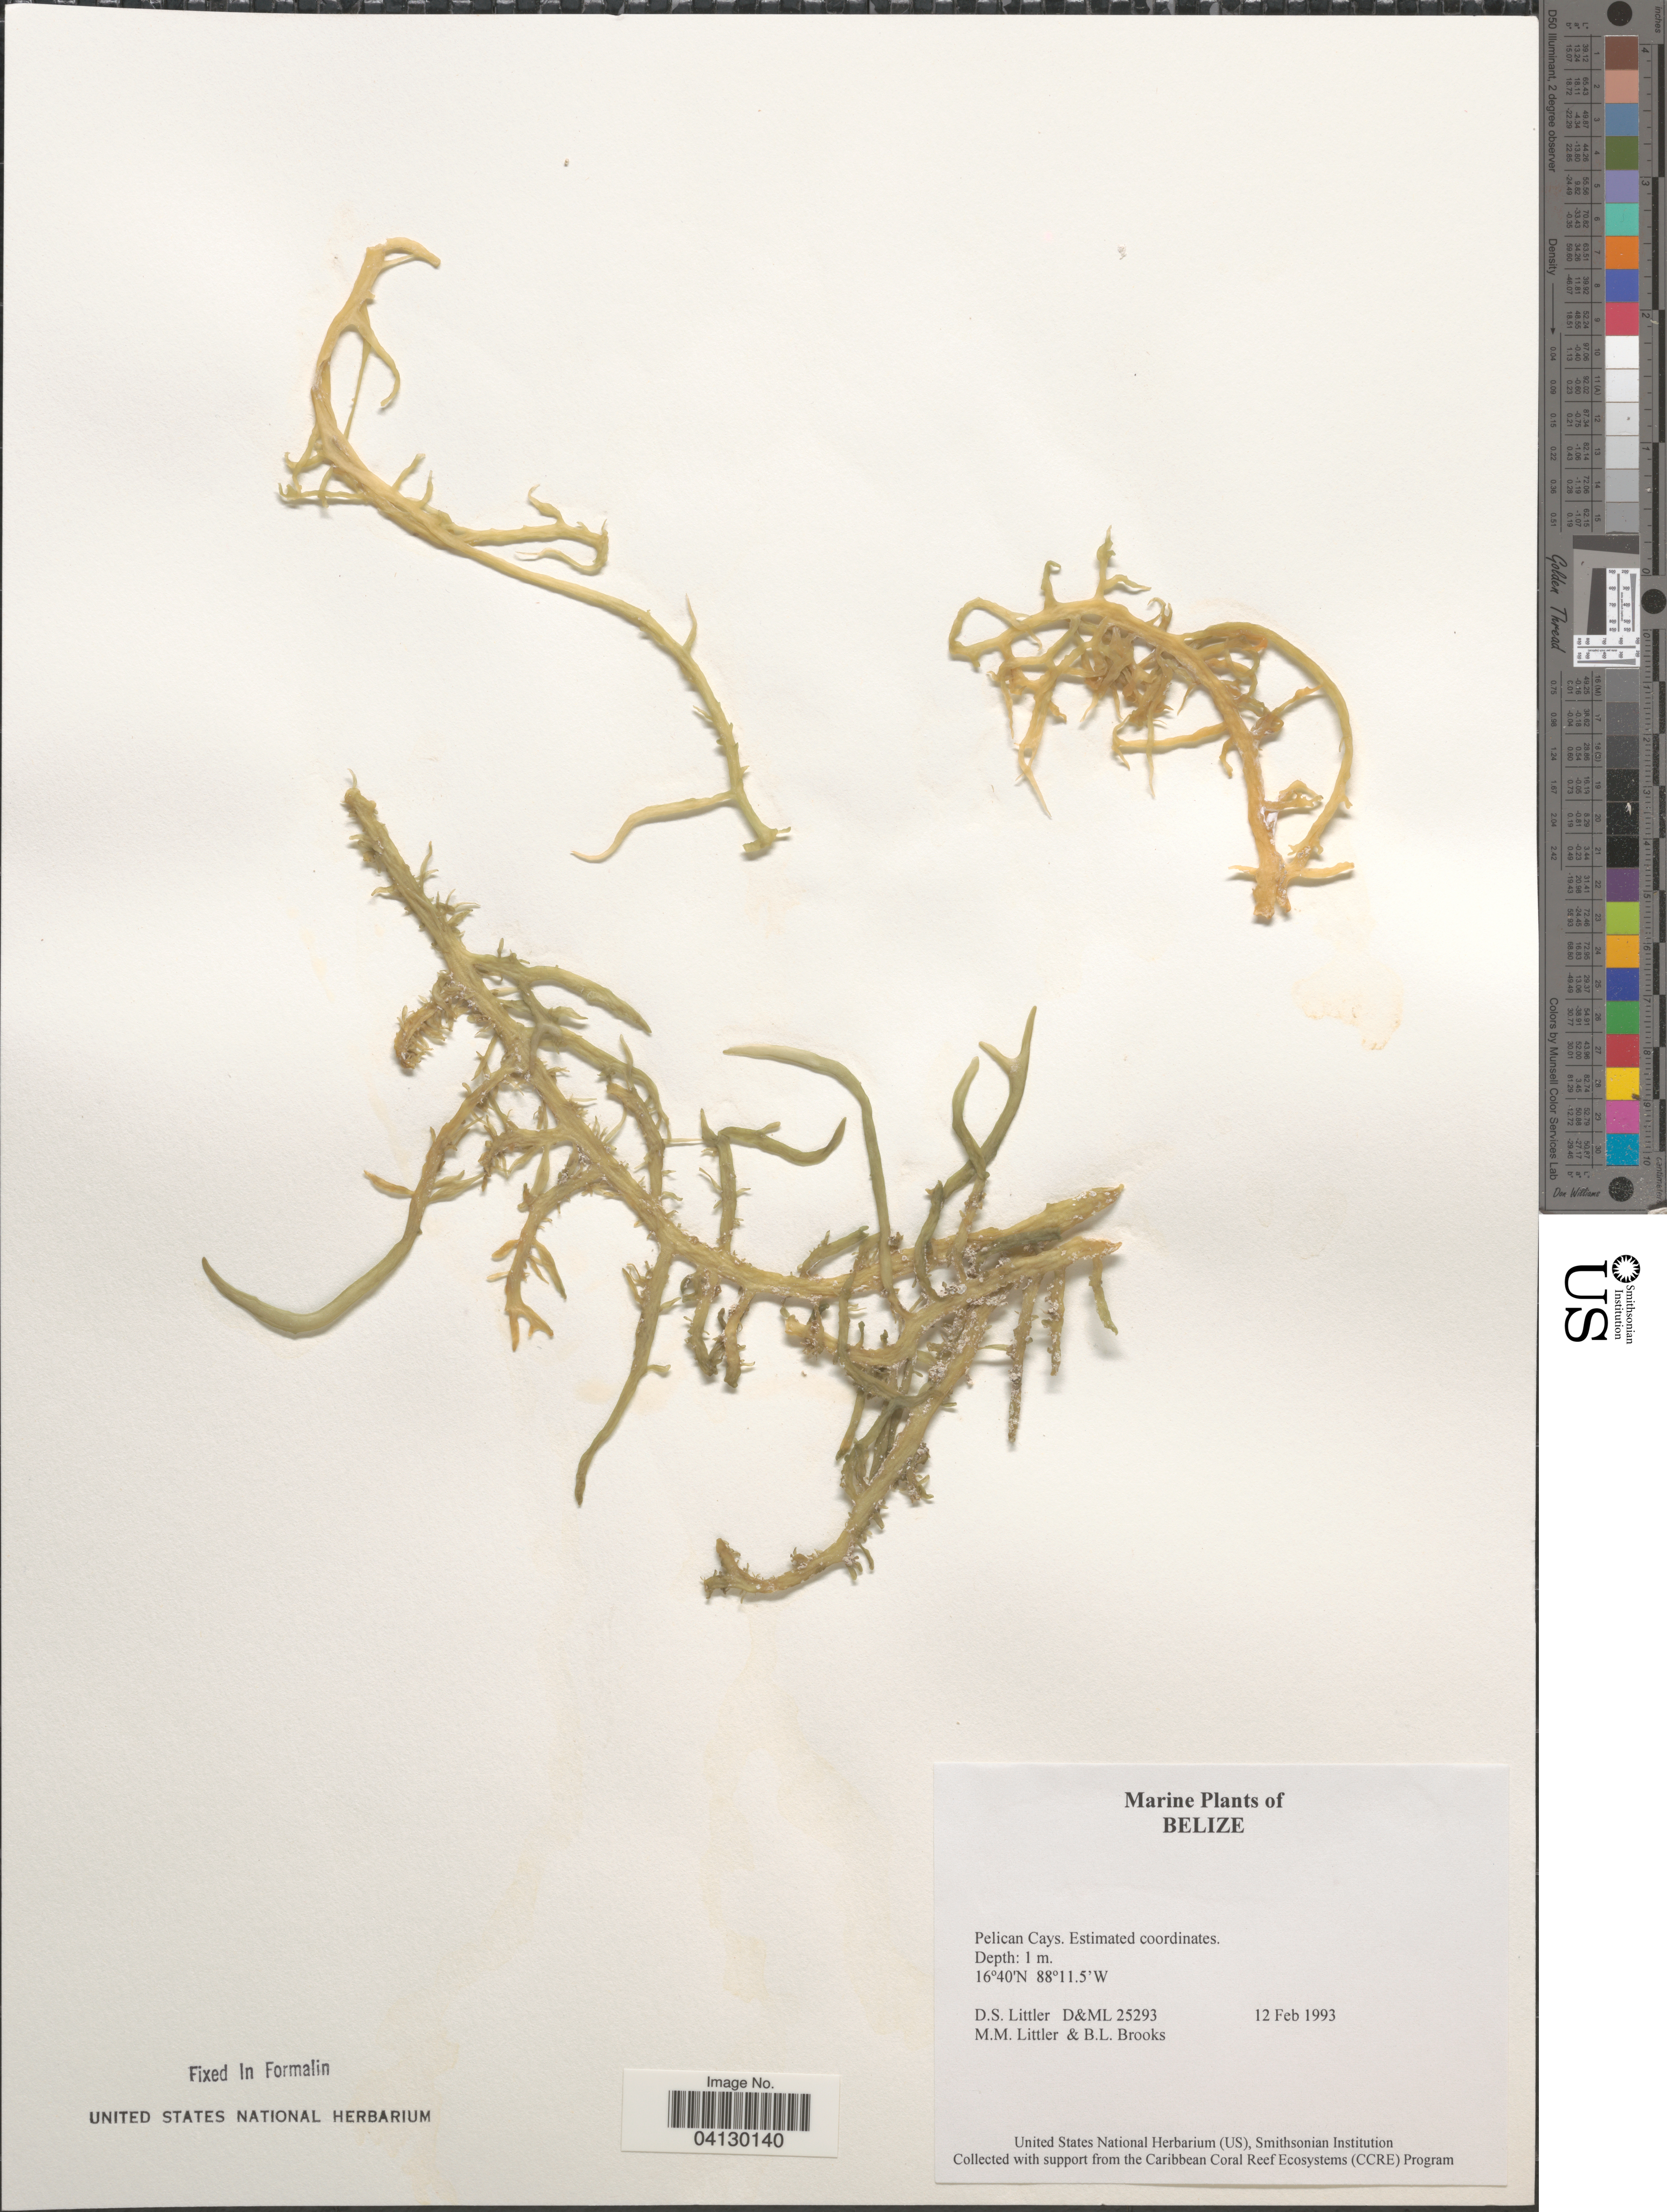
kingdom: Plantae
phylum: Rhodophyta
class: Florideophyceae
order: Corallinales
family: Corallinaceae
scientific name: Crustose Coralline Algae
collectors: D. S. Littler & B. Brooks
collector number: D&ML 25293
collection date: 1993-02-12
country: Belize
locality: Pelican Cays.